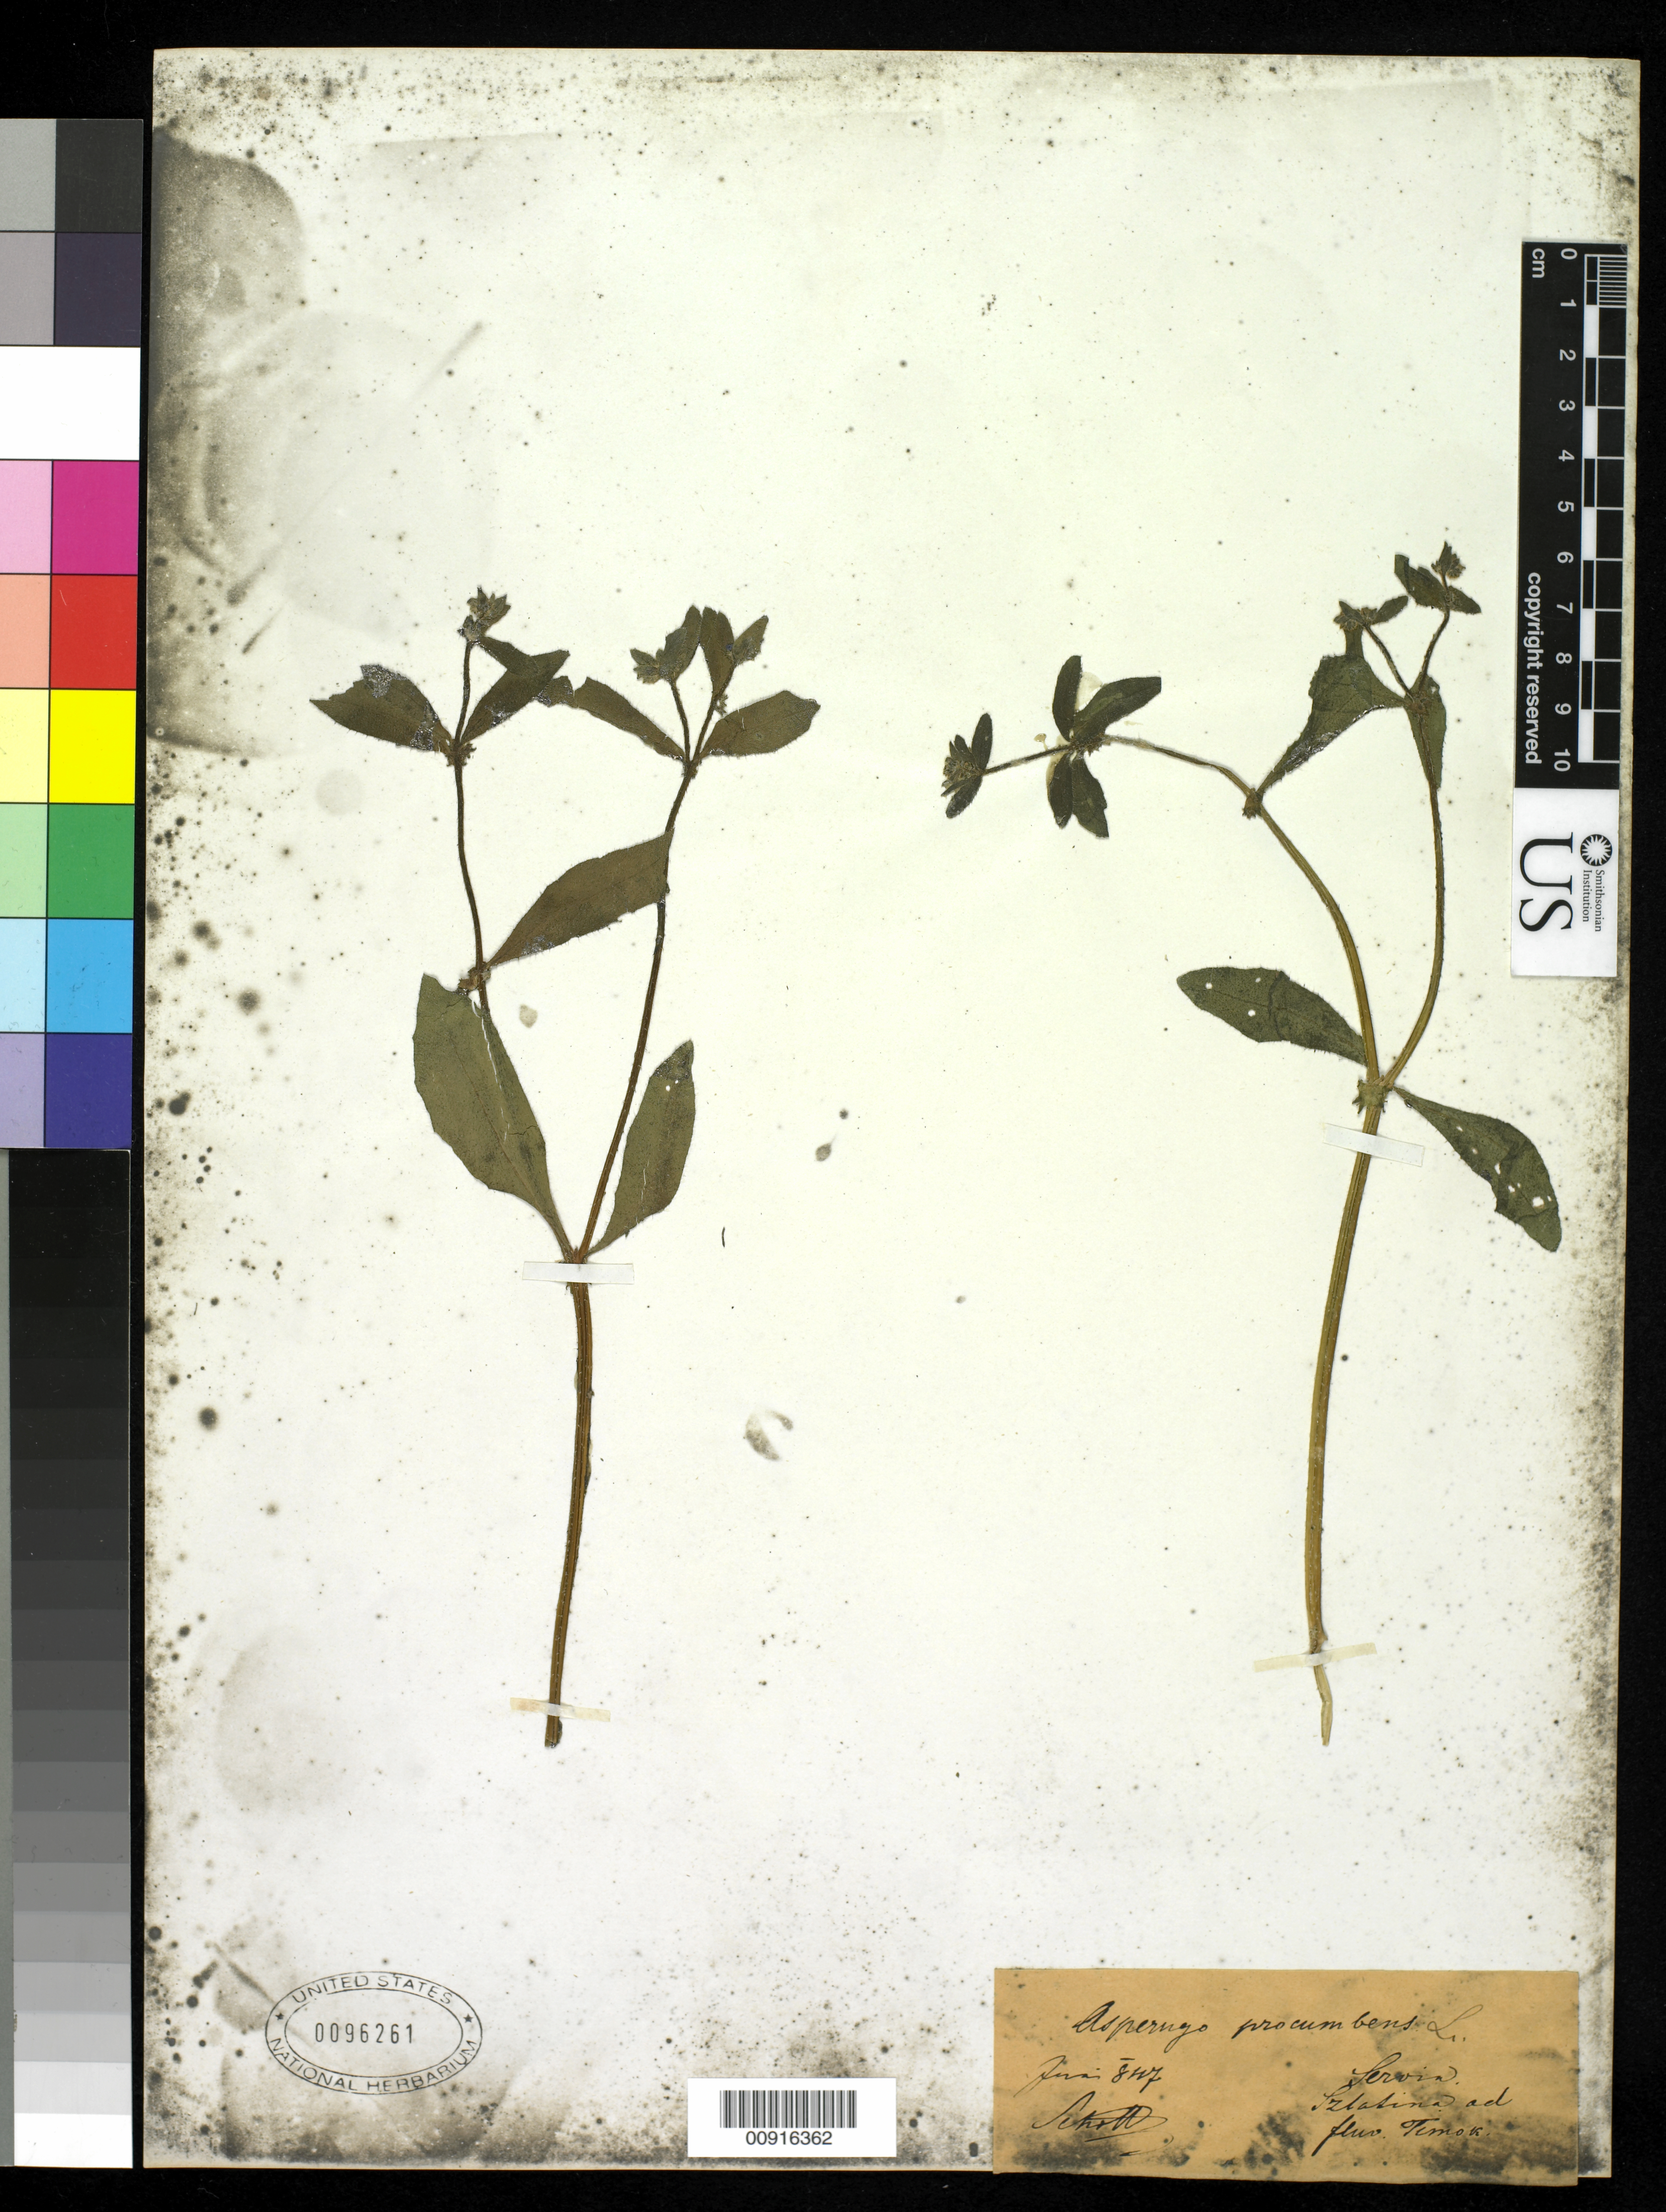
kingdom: Plantae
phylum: Tracheophyta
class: Magnoliopsida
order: Boraginales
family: Boraginaceae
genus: Asperugo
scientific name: Asperugo procumbens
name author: L.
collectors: Schott, --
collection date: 1847-06-08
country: Serbia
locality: Szaladina ad fluv. Timok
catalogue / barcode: US 96261